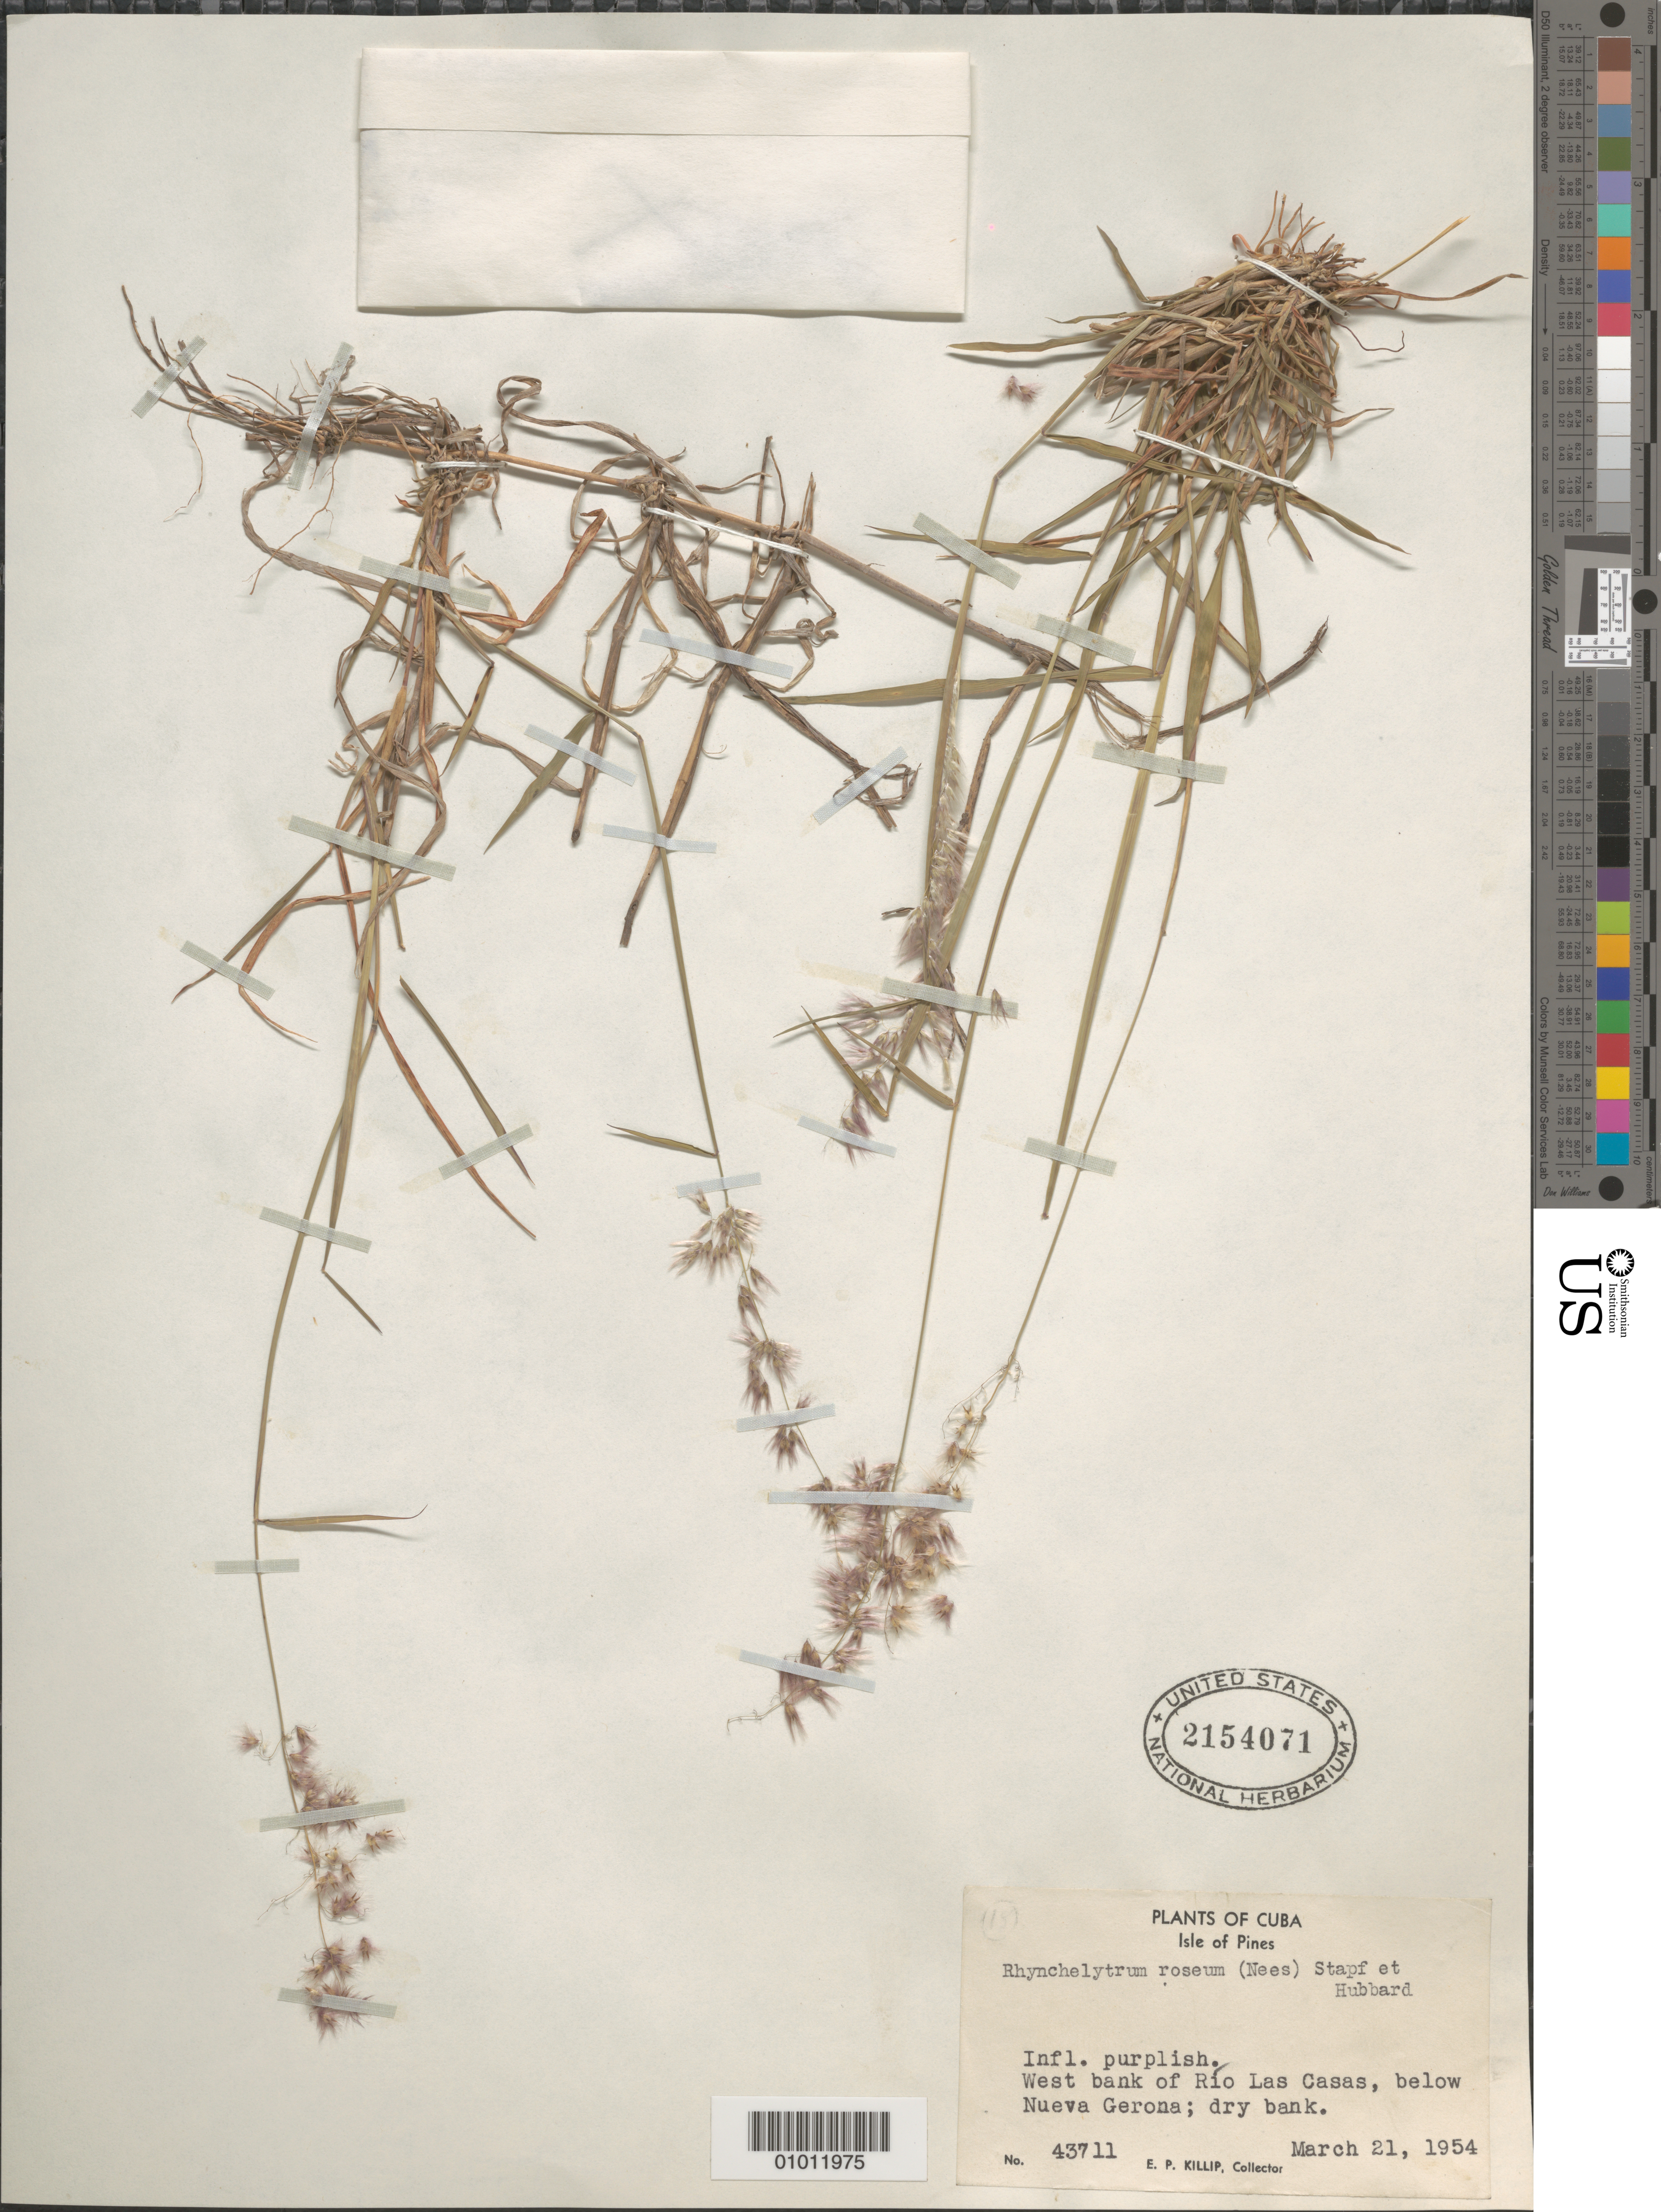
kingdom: Plantae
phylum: Tracheophyta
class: Liliopsida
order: Poales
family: Poaceae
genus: Rhynchelytrum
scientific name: Rhynchelytrum roseum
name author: (Nees) Stapf & C.E. Hubb.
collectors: E. P. Killip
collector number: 43711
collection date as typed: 21 Mar 1954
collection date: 1954-03-21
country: Cuba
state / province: Isla de la Juventud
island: Isla de la Juventud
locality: W Bank of Rio las Casas below Nueva Gerona; dry bank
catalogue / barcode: US 2154071